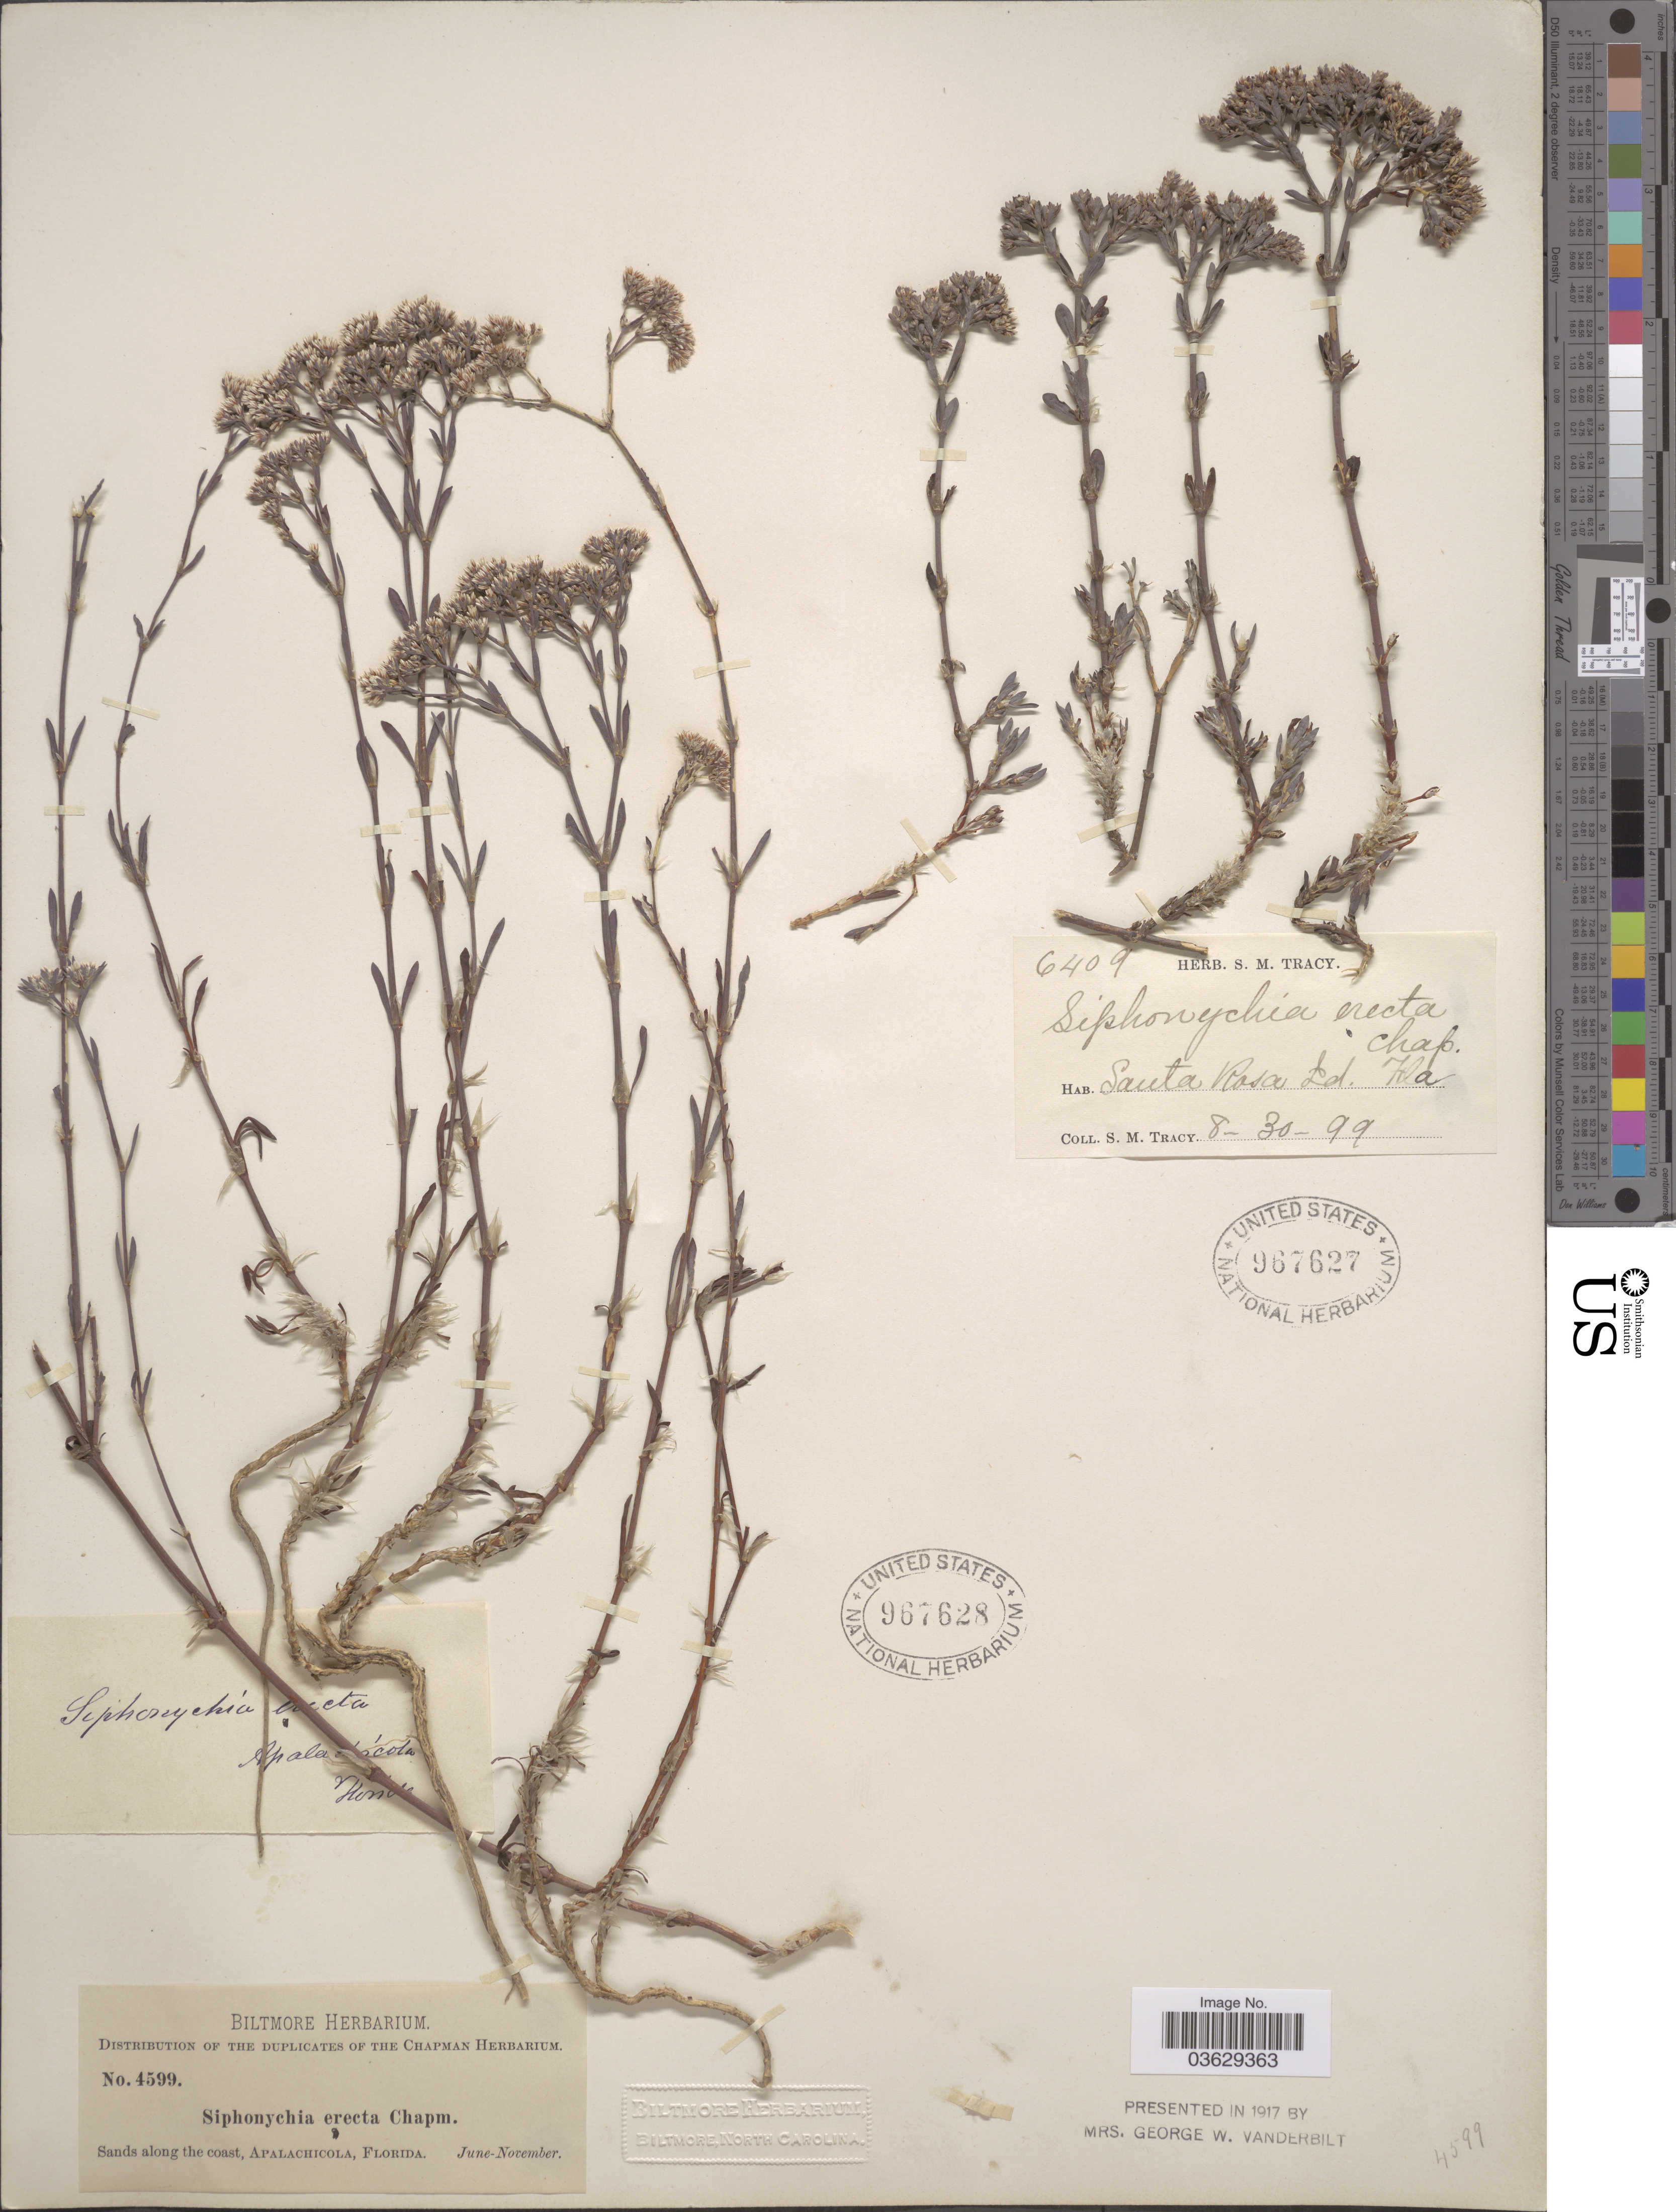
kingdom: Plantae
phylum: Tracheophyta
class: Magnoliopsida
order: Caryophyllales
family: Caryophyllaceae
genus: Paronychia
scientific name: Paronychia erecta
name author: (Chapm.) Shinners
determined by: Strong, Mark T., (BOT), Smithsonian Institution - National Museum of Natural History (UNITED STATES)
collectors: ex herb. Biltmore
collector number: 4599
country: United States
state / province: Florida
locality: Apalachicola.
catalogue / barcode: US 967628-2